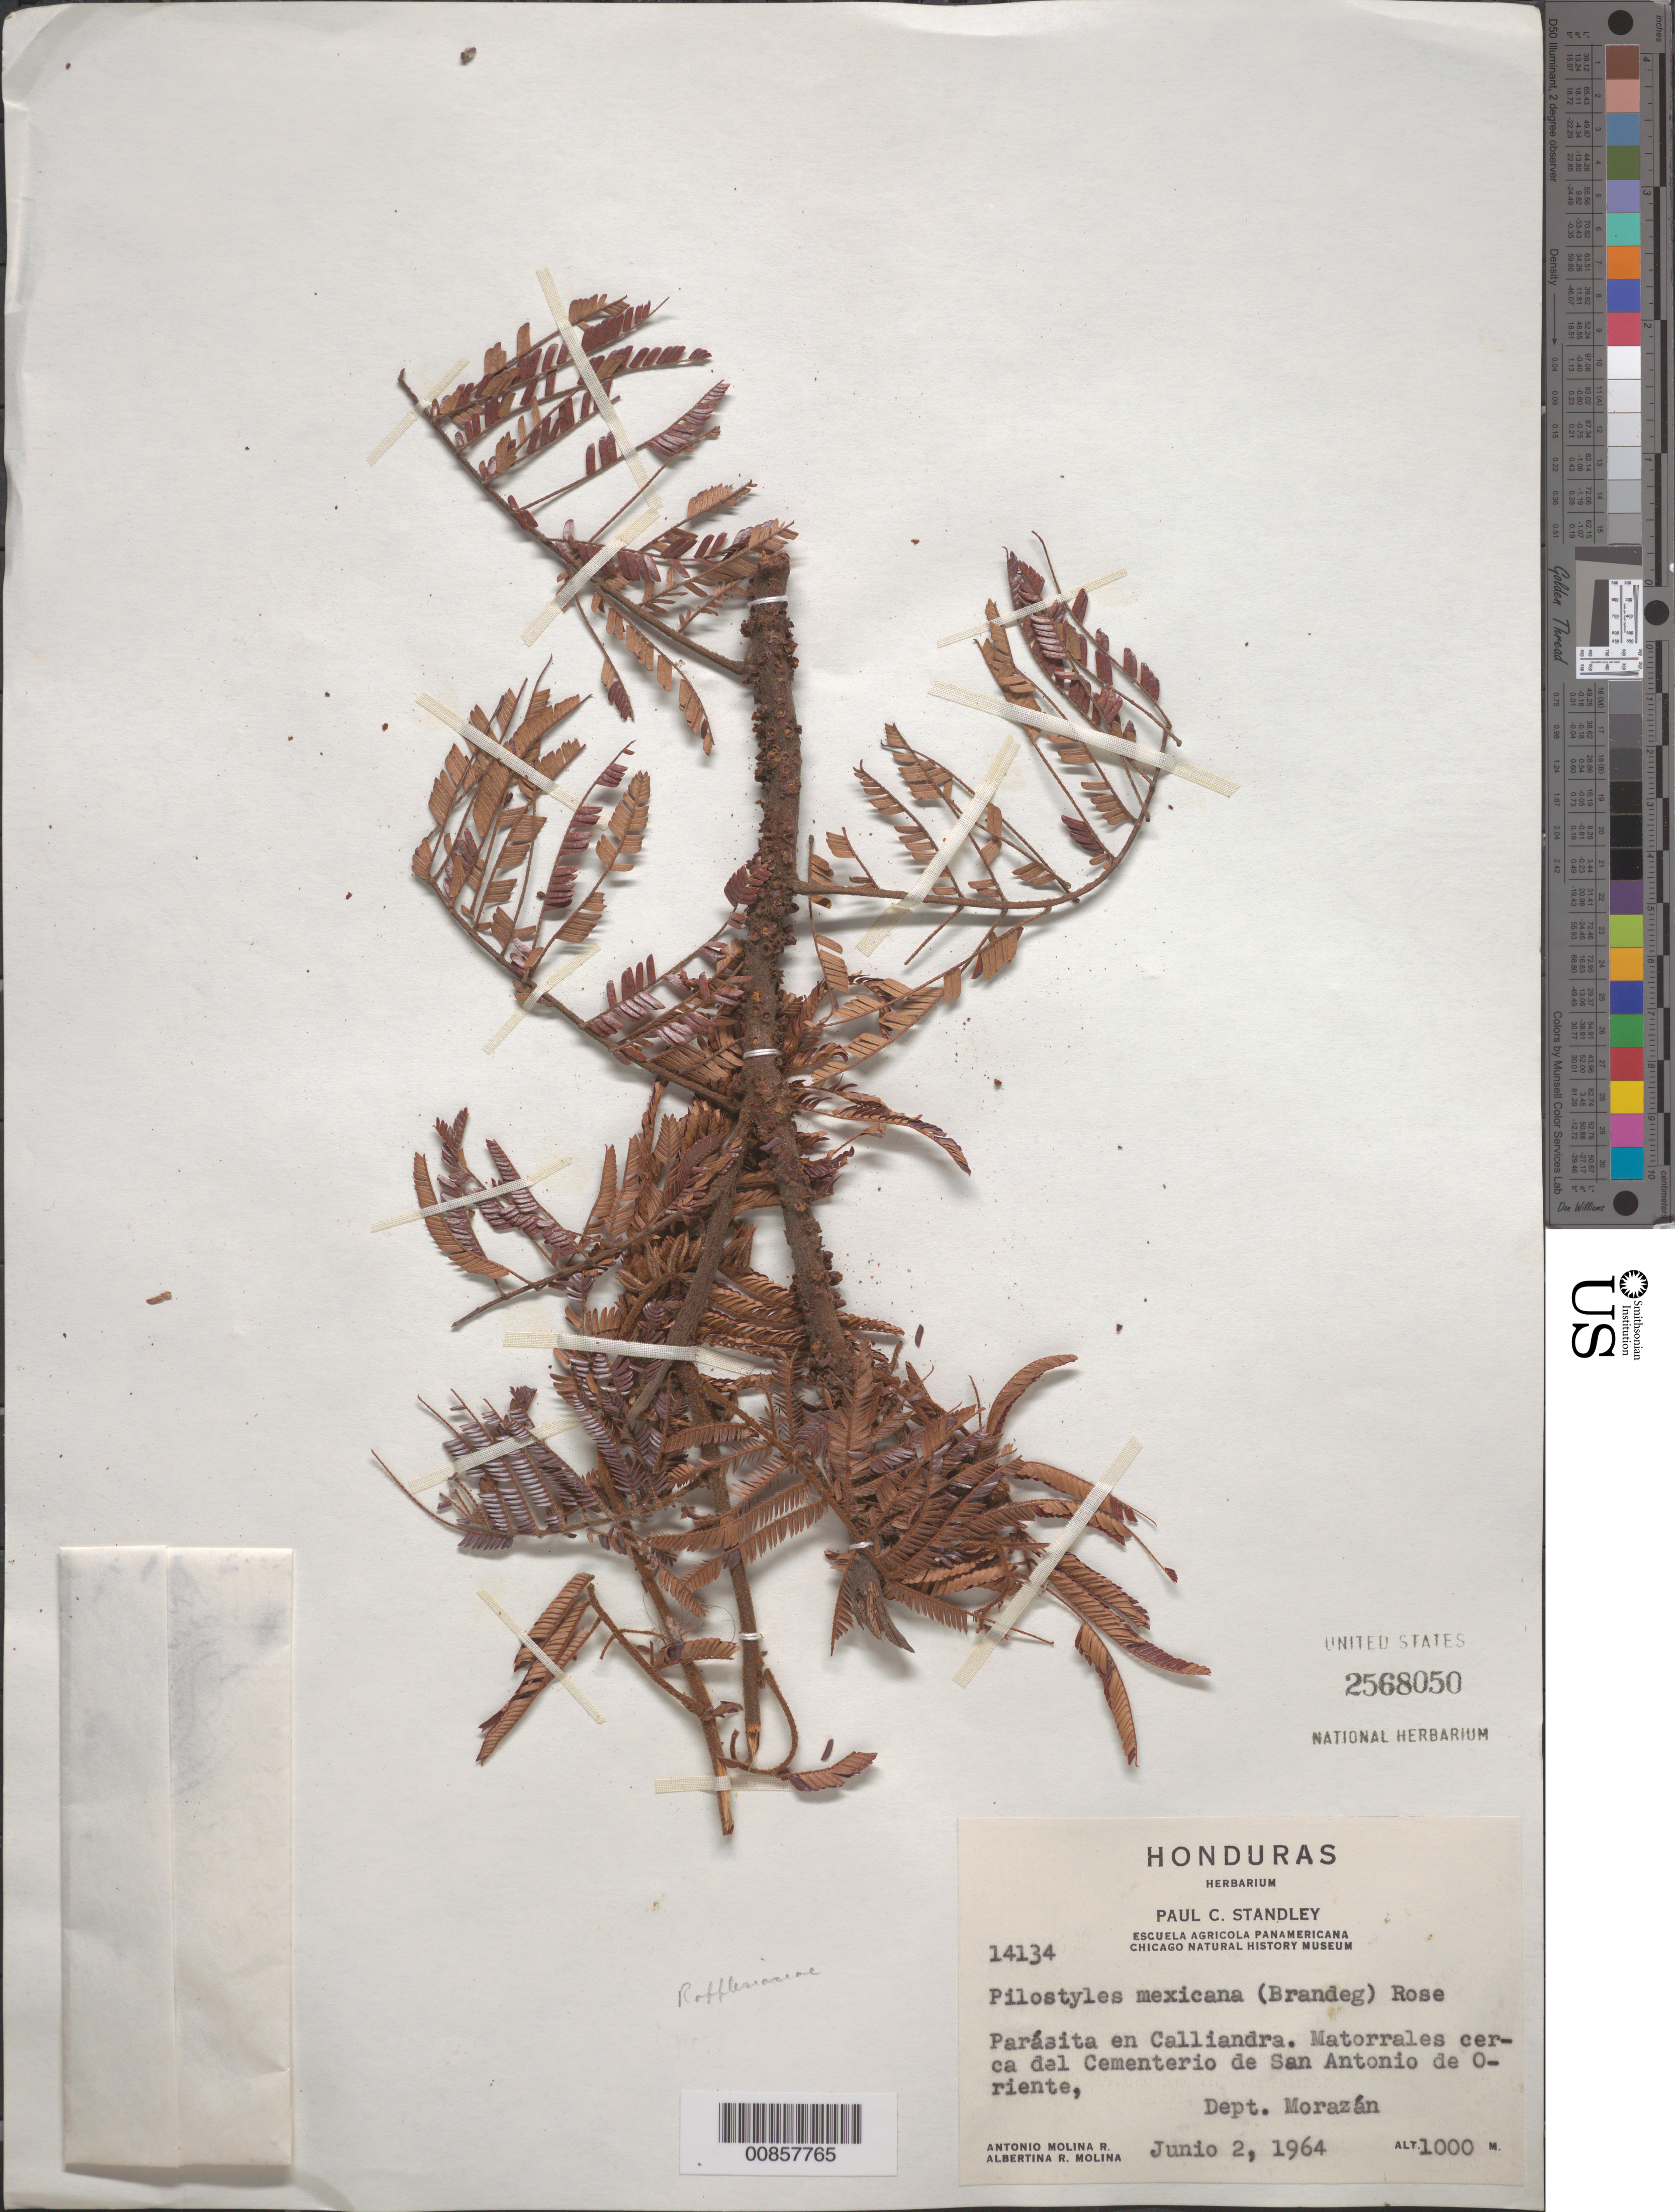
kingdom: Plantae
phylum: Tracheophyta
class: Magnoliopsida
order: Cucurbitales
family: Apodanthaceae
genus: Pilostyles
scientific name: Pilostyles calliandrae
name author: (Gardner) R. Br.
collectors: A. Molina R. & A. R. Molina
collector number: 14134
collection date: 1964-06-02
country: Honduras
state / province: Fco. Morazán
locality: Cementerio de San Antonio de Oriente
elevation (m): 305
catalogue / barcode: US 2568050